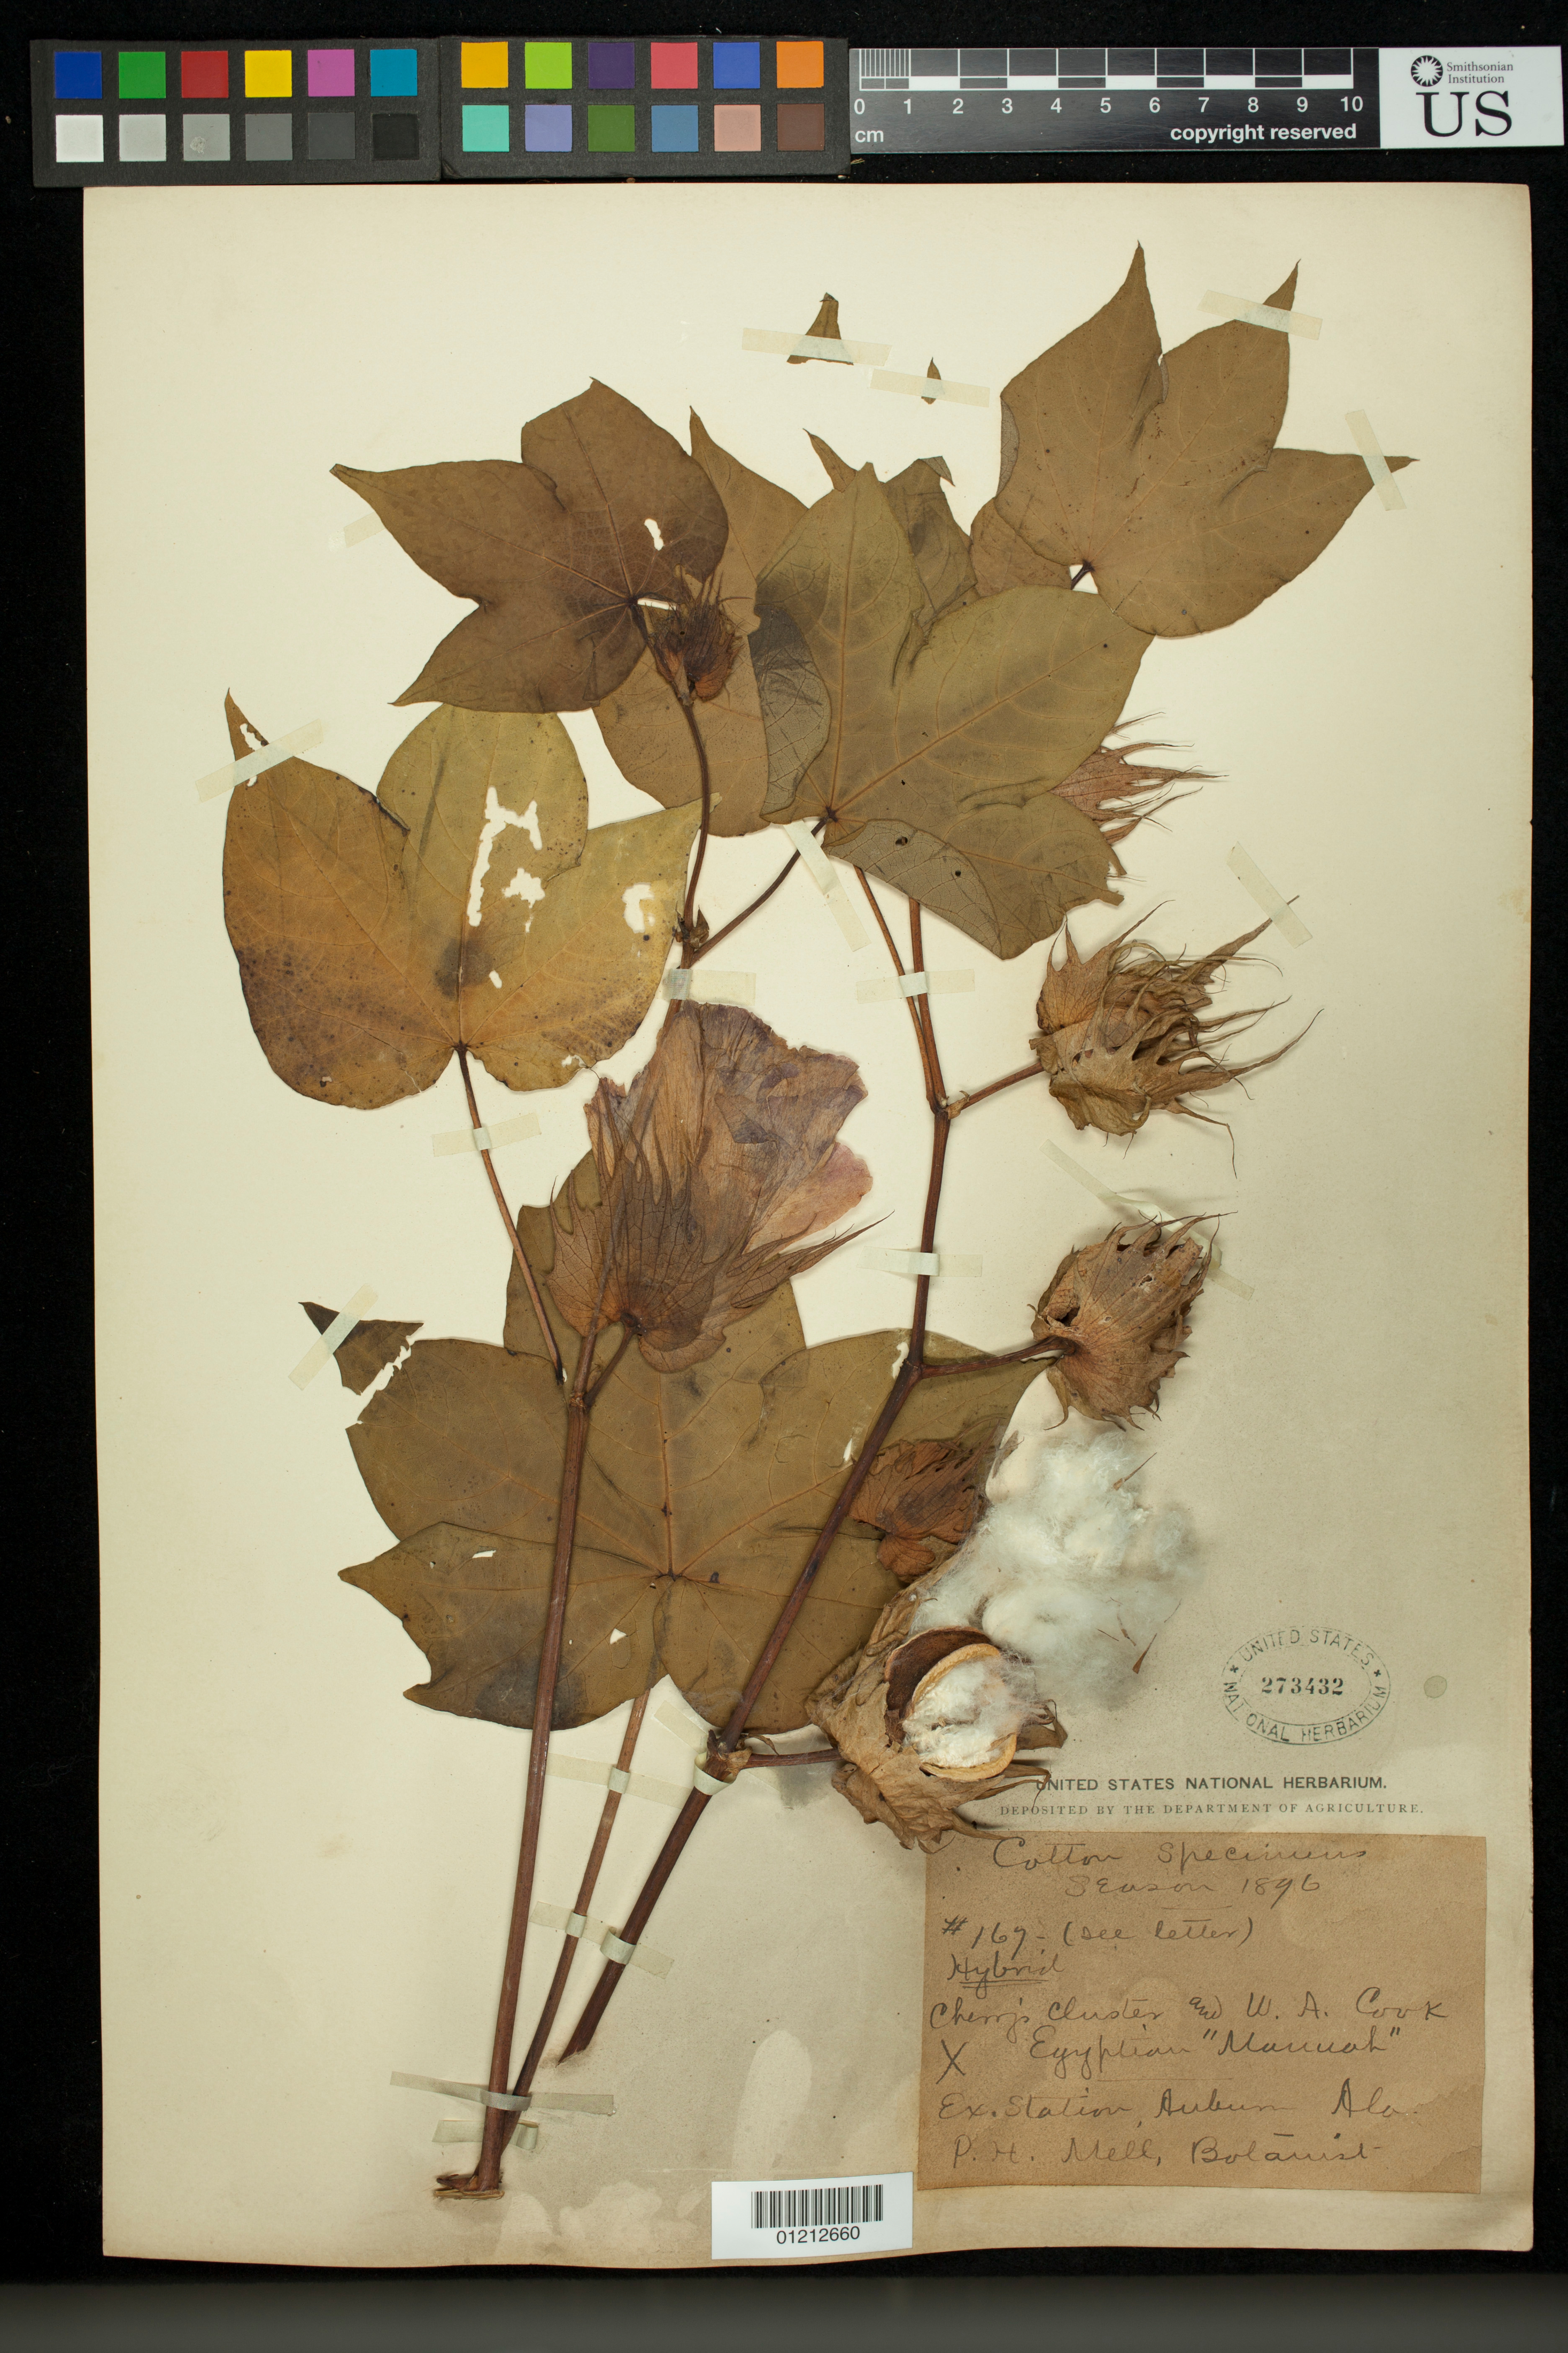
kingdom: Plantae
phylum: Tracheophyta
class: Magnoliopsida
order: Malvales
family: Malvaceae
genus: Gossypium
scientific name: Gossypium barbadense x G. hirsutum L.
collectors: P. H. Mell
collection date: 1896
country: United States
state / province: Alabama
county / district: Lee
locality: Experimental Station, Auburn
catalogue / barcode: US 273432